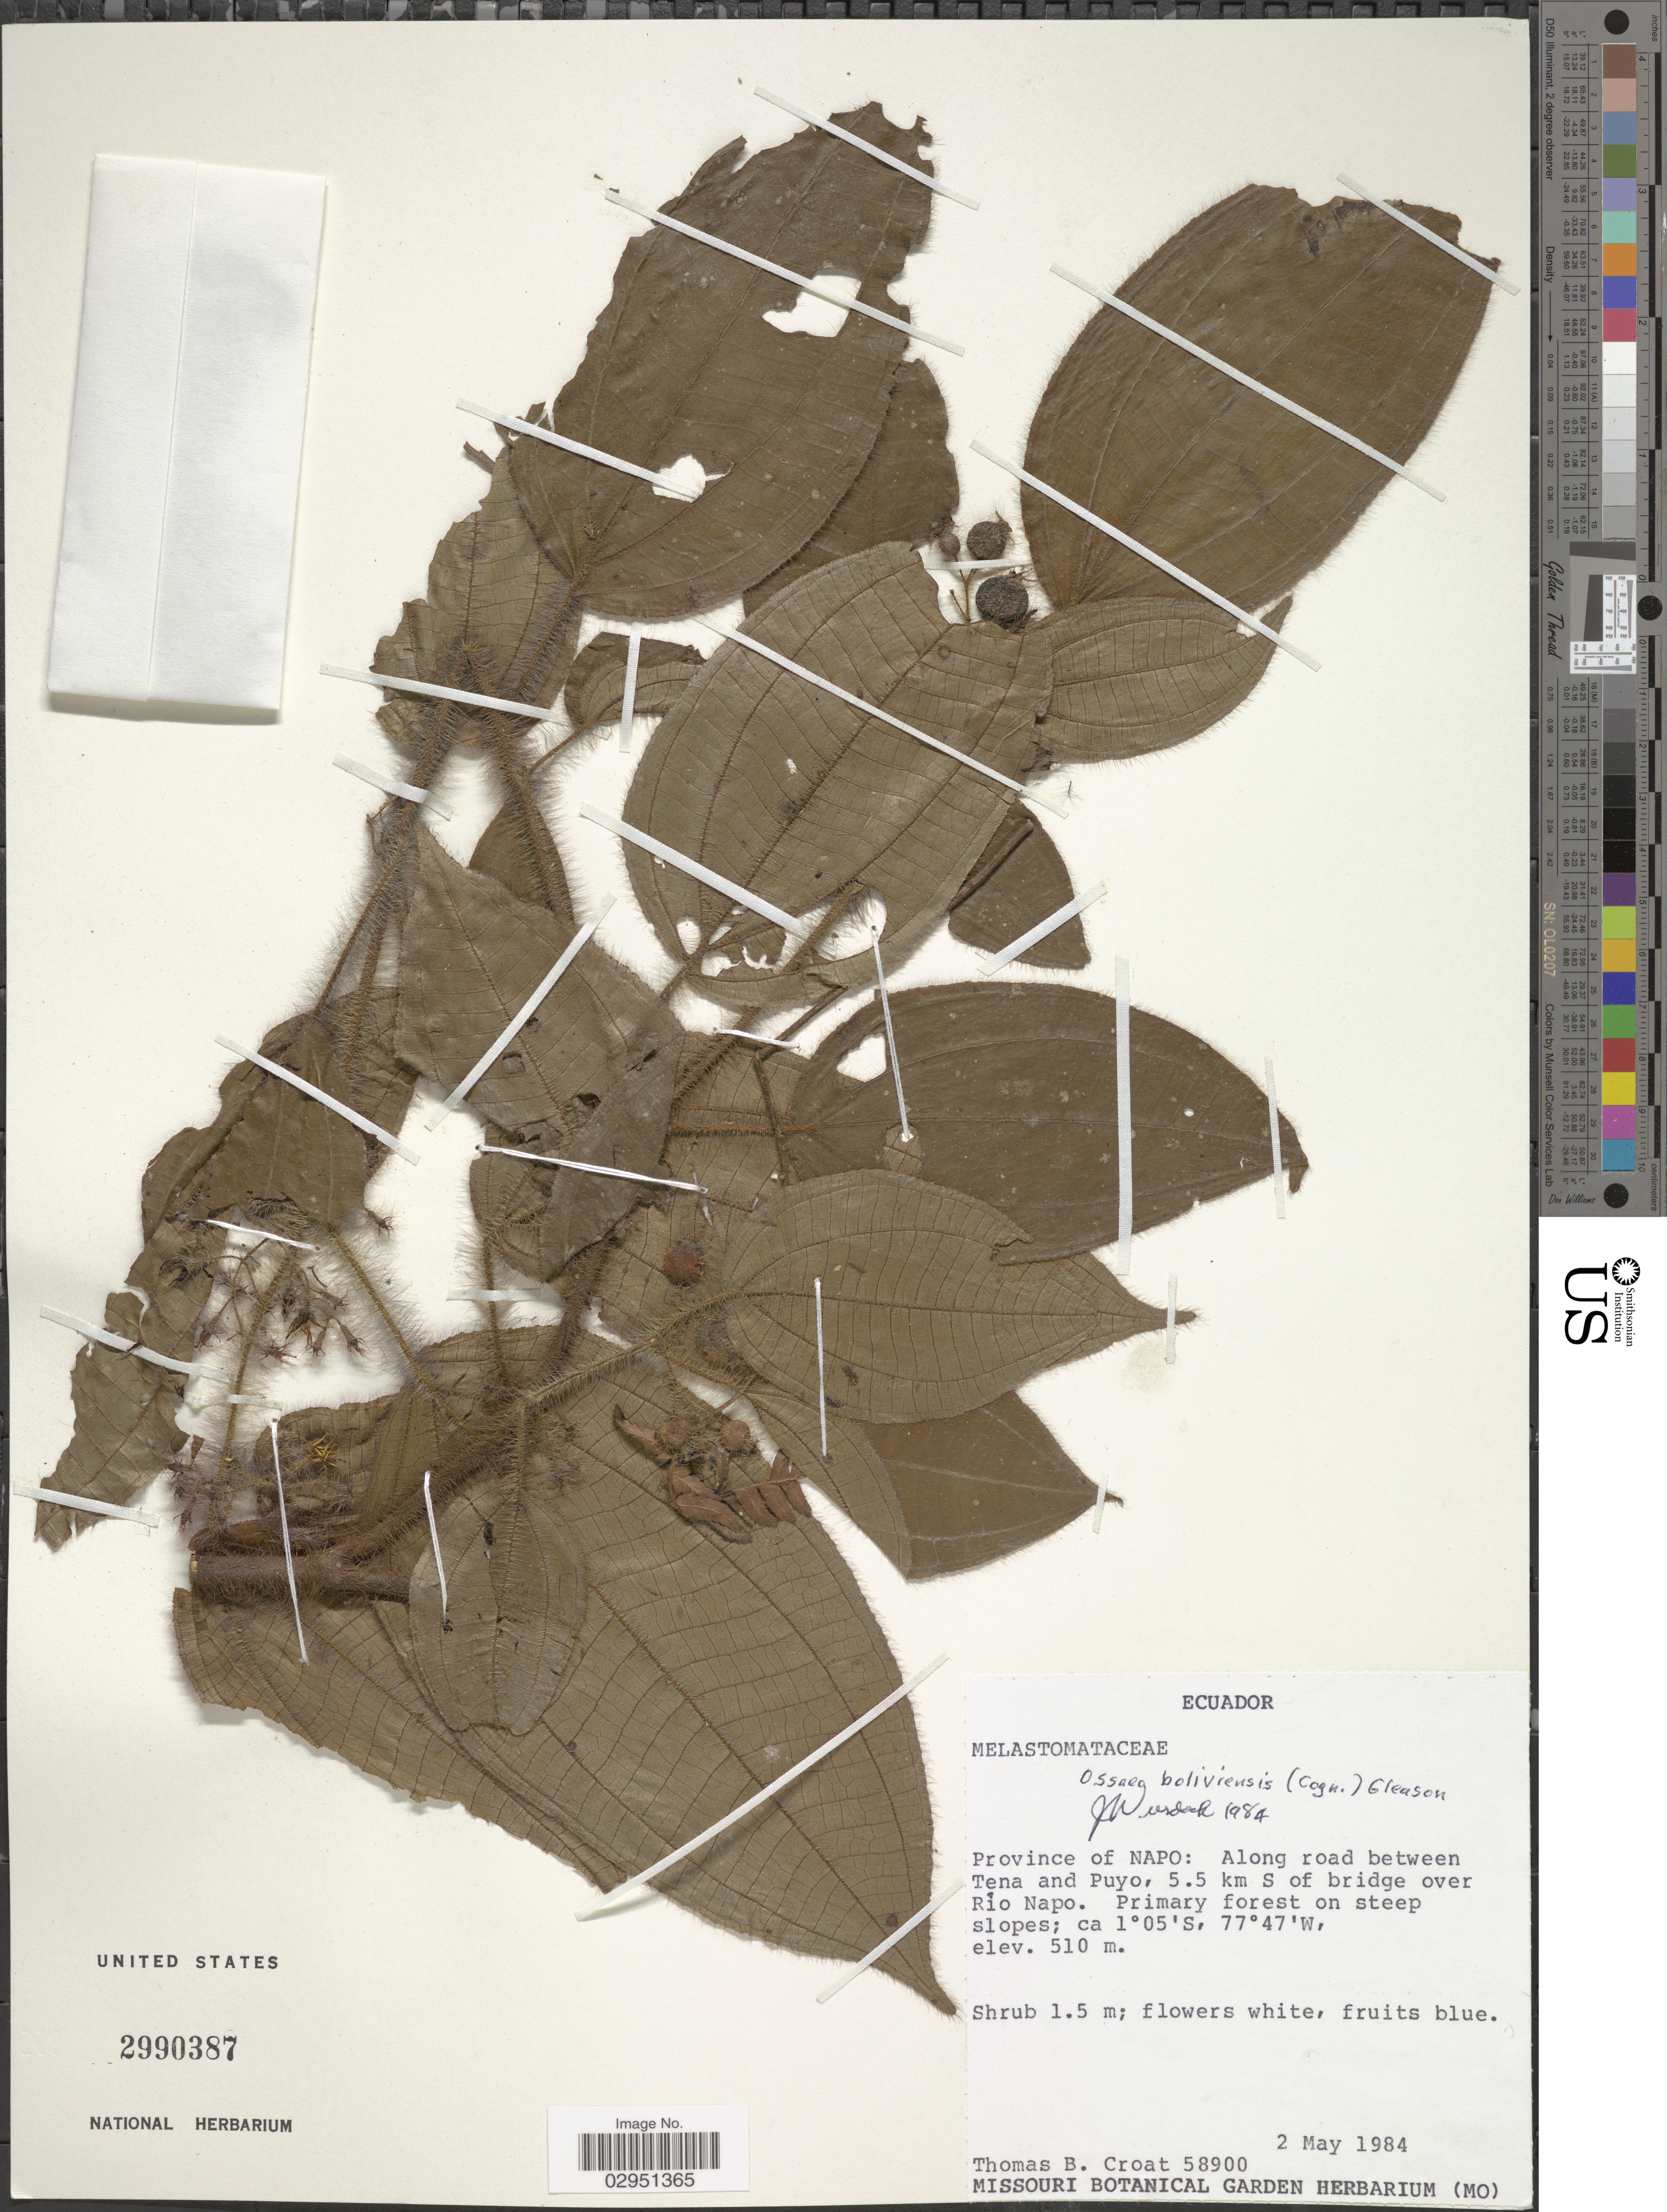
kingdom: Plantae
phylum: Tracheophyta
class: Magnoliopsida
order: Myrtales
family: Melastomataceae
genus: Ossaea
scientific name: Ossaea boliviensis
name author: (Cogn.) Gleason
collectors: T. B. Croat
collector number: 5890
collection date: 1984-05-02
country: Ecuador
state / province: Napo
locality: Along road between Tena and Puyo, 5.5 km S of bridge over Rio Napo.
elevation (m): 510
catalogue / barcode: US 2990387